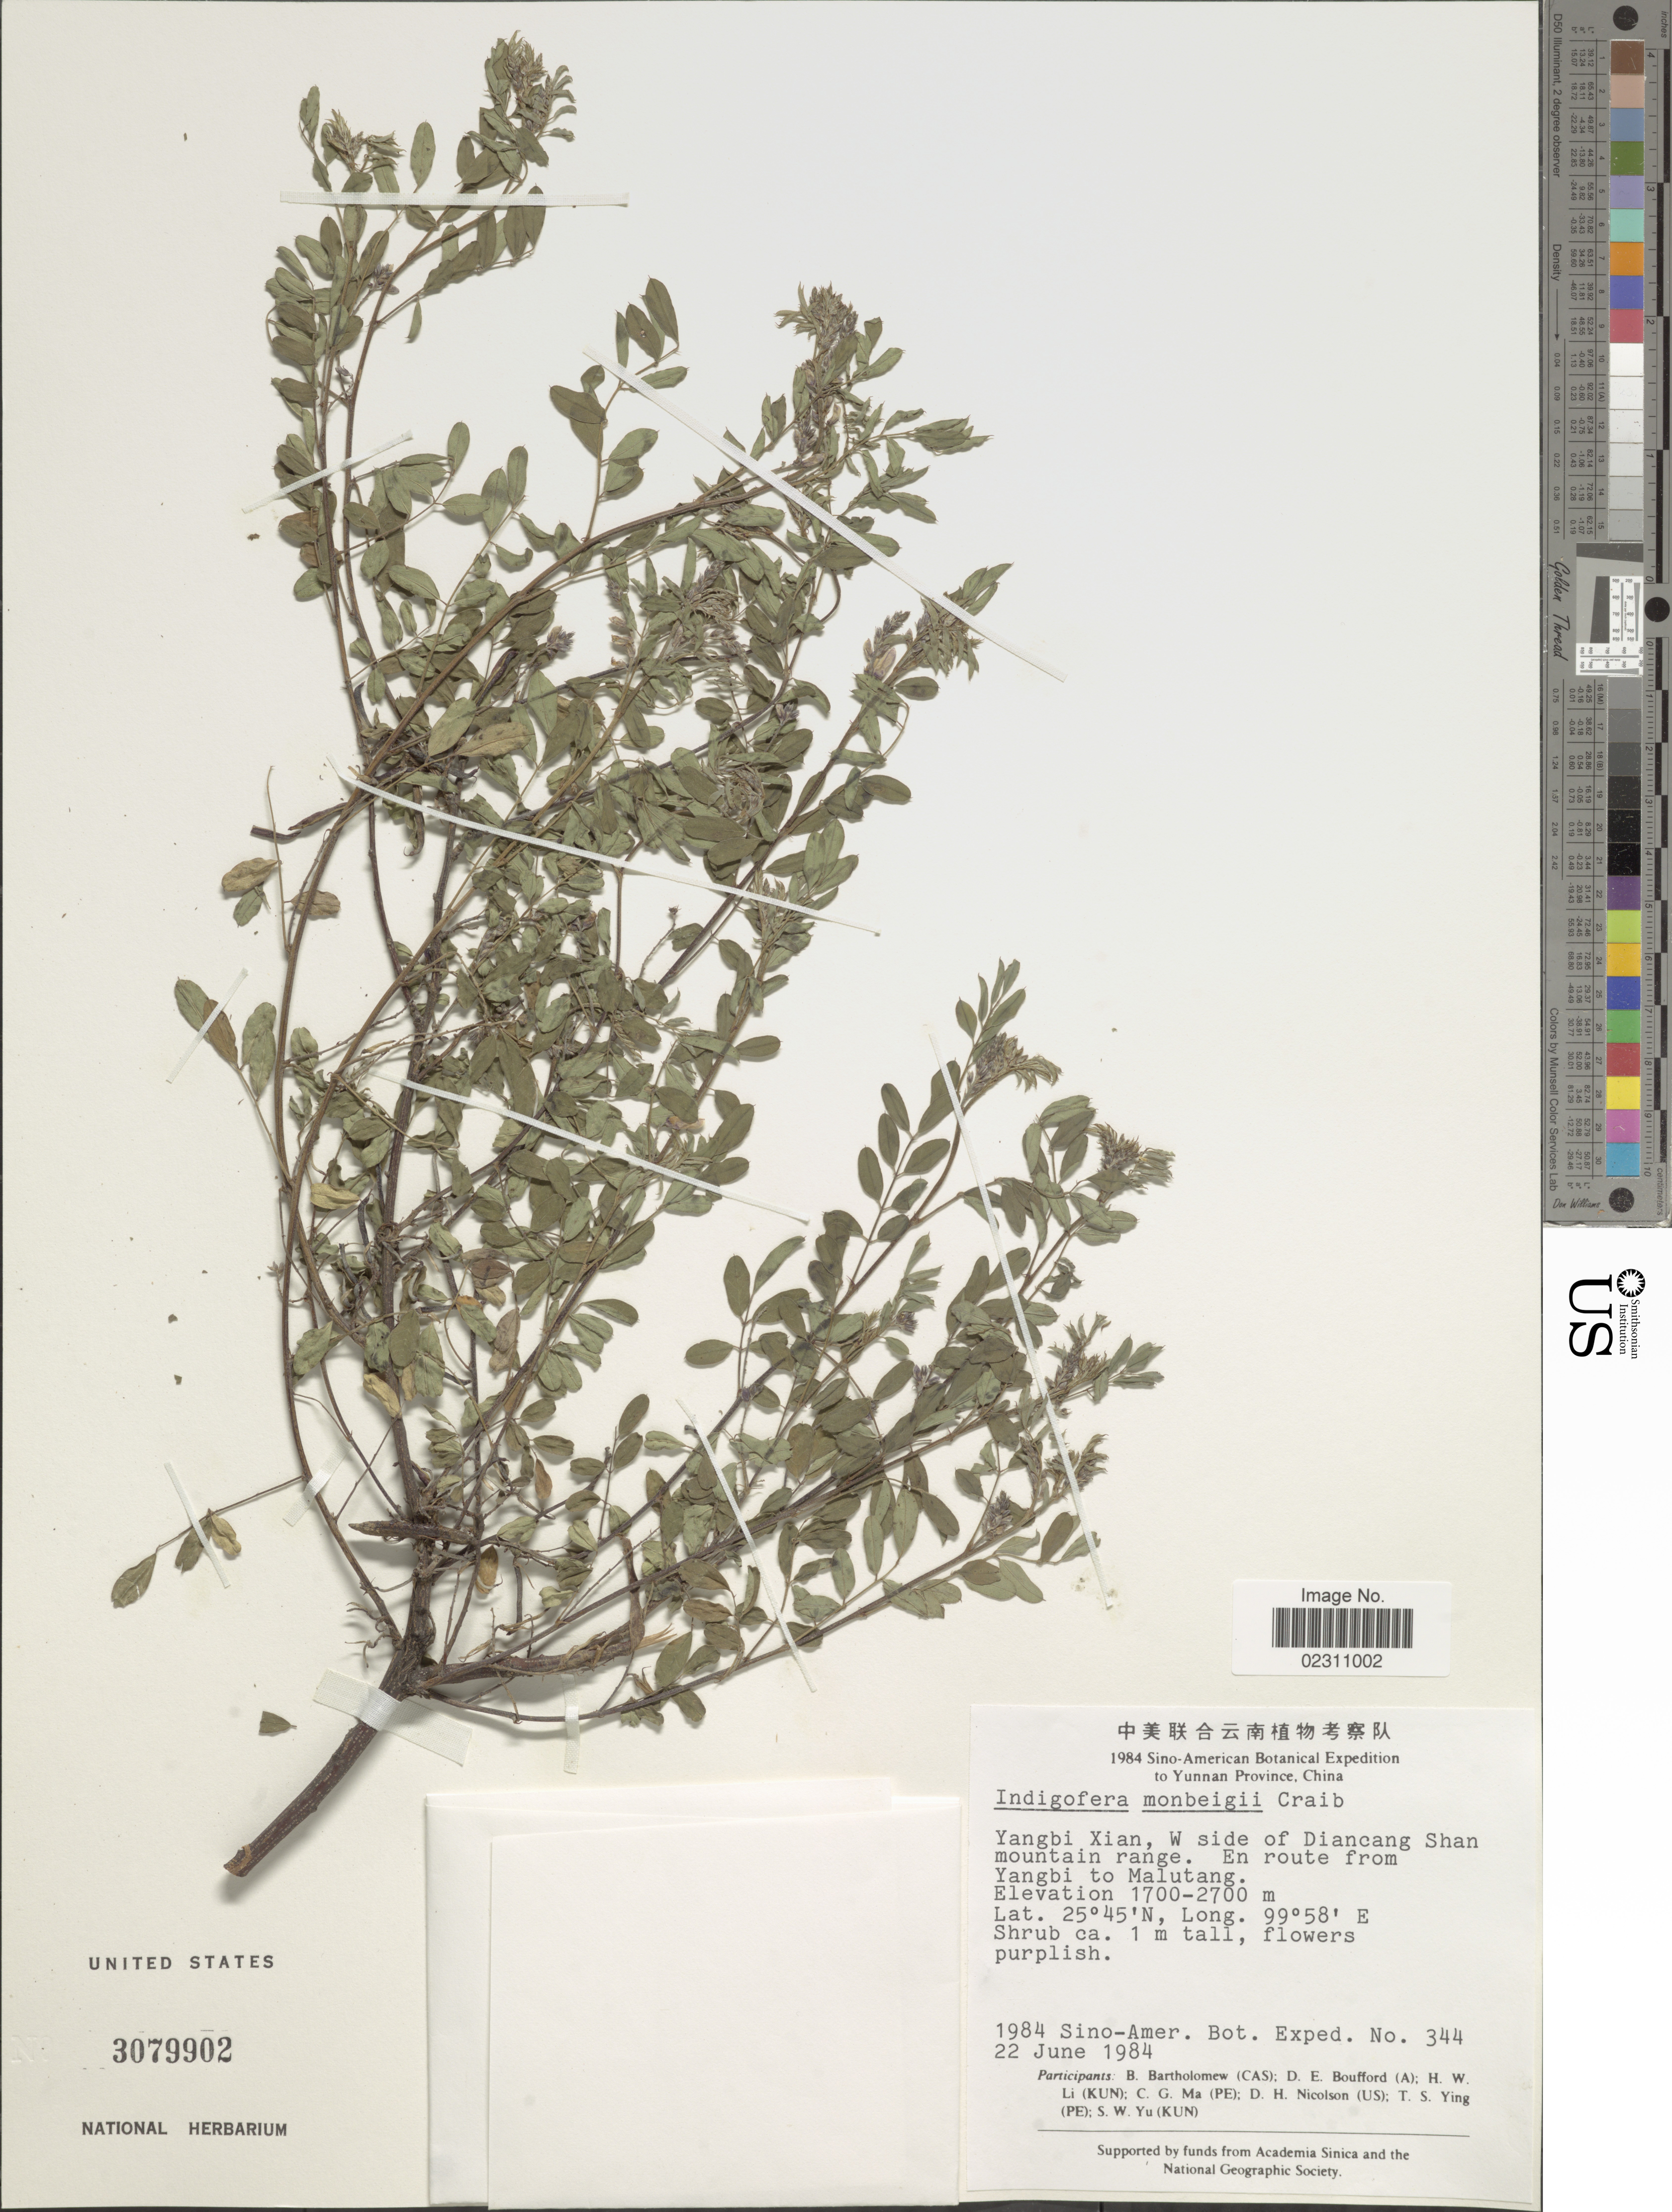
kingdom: Plantae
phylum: Tracheophyta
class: Magnoliopsida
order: Fabales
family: Fabaceae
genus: Indigofera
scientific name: Indigofera monbeigii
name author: Craib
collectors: Sino-Amer. Bot. Exped. 1984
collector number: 344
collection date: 1984-06-22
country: China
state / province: Yunnan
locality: Yangbi Xian, W side of Diancang Shan mountain range, en route from Yangbi to Malutang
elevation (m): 1700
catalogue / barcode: US 3079902